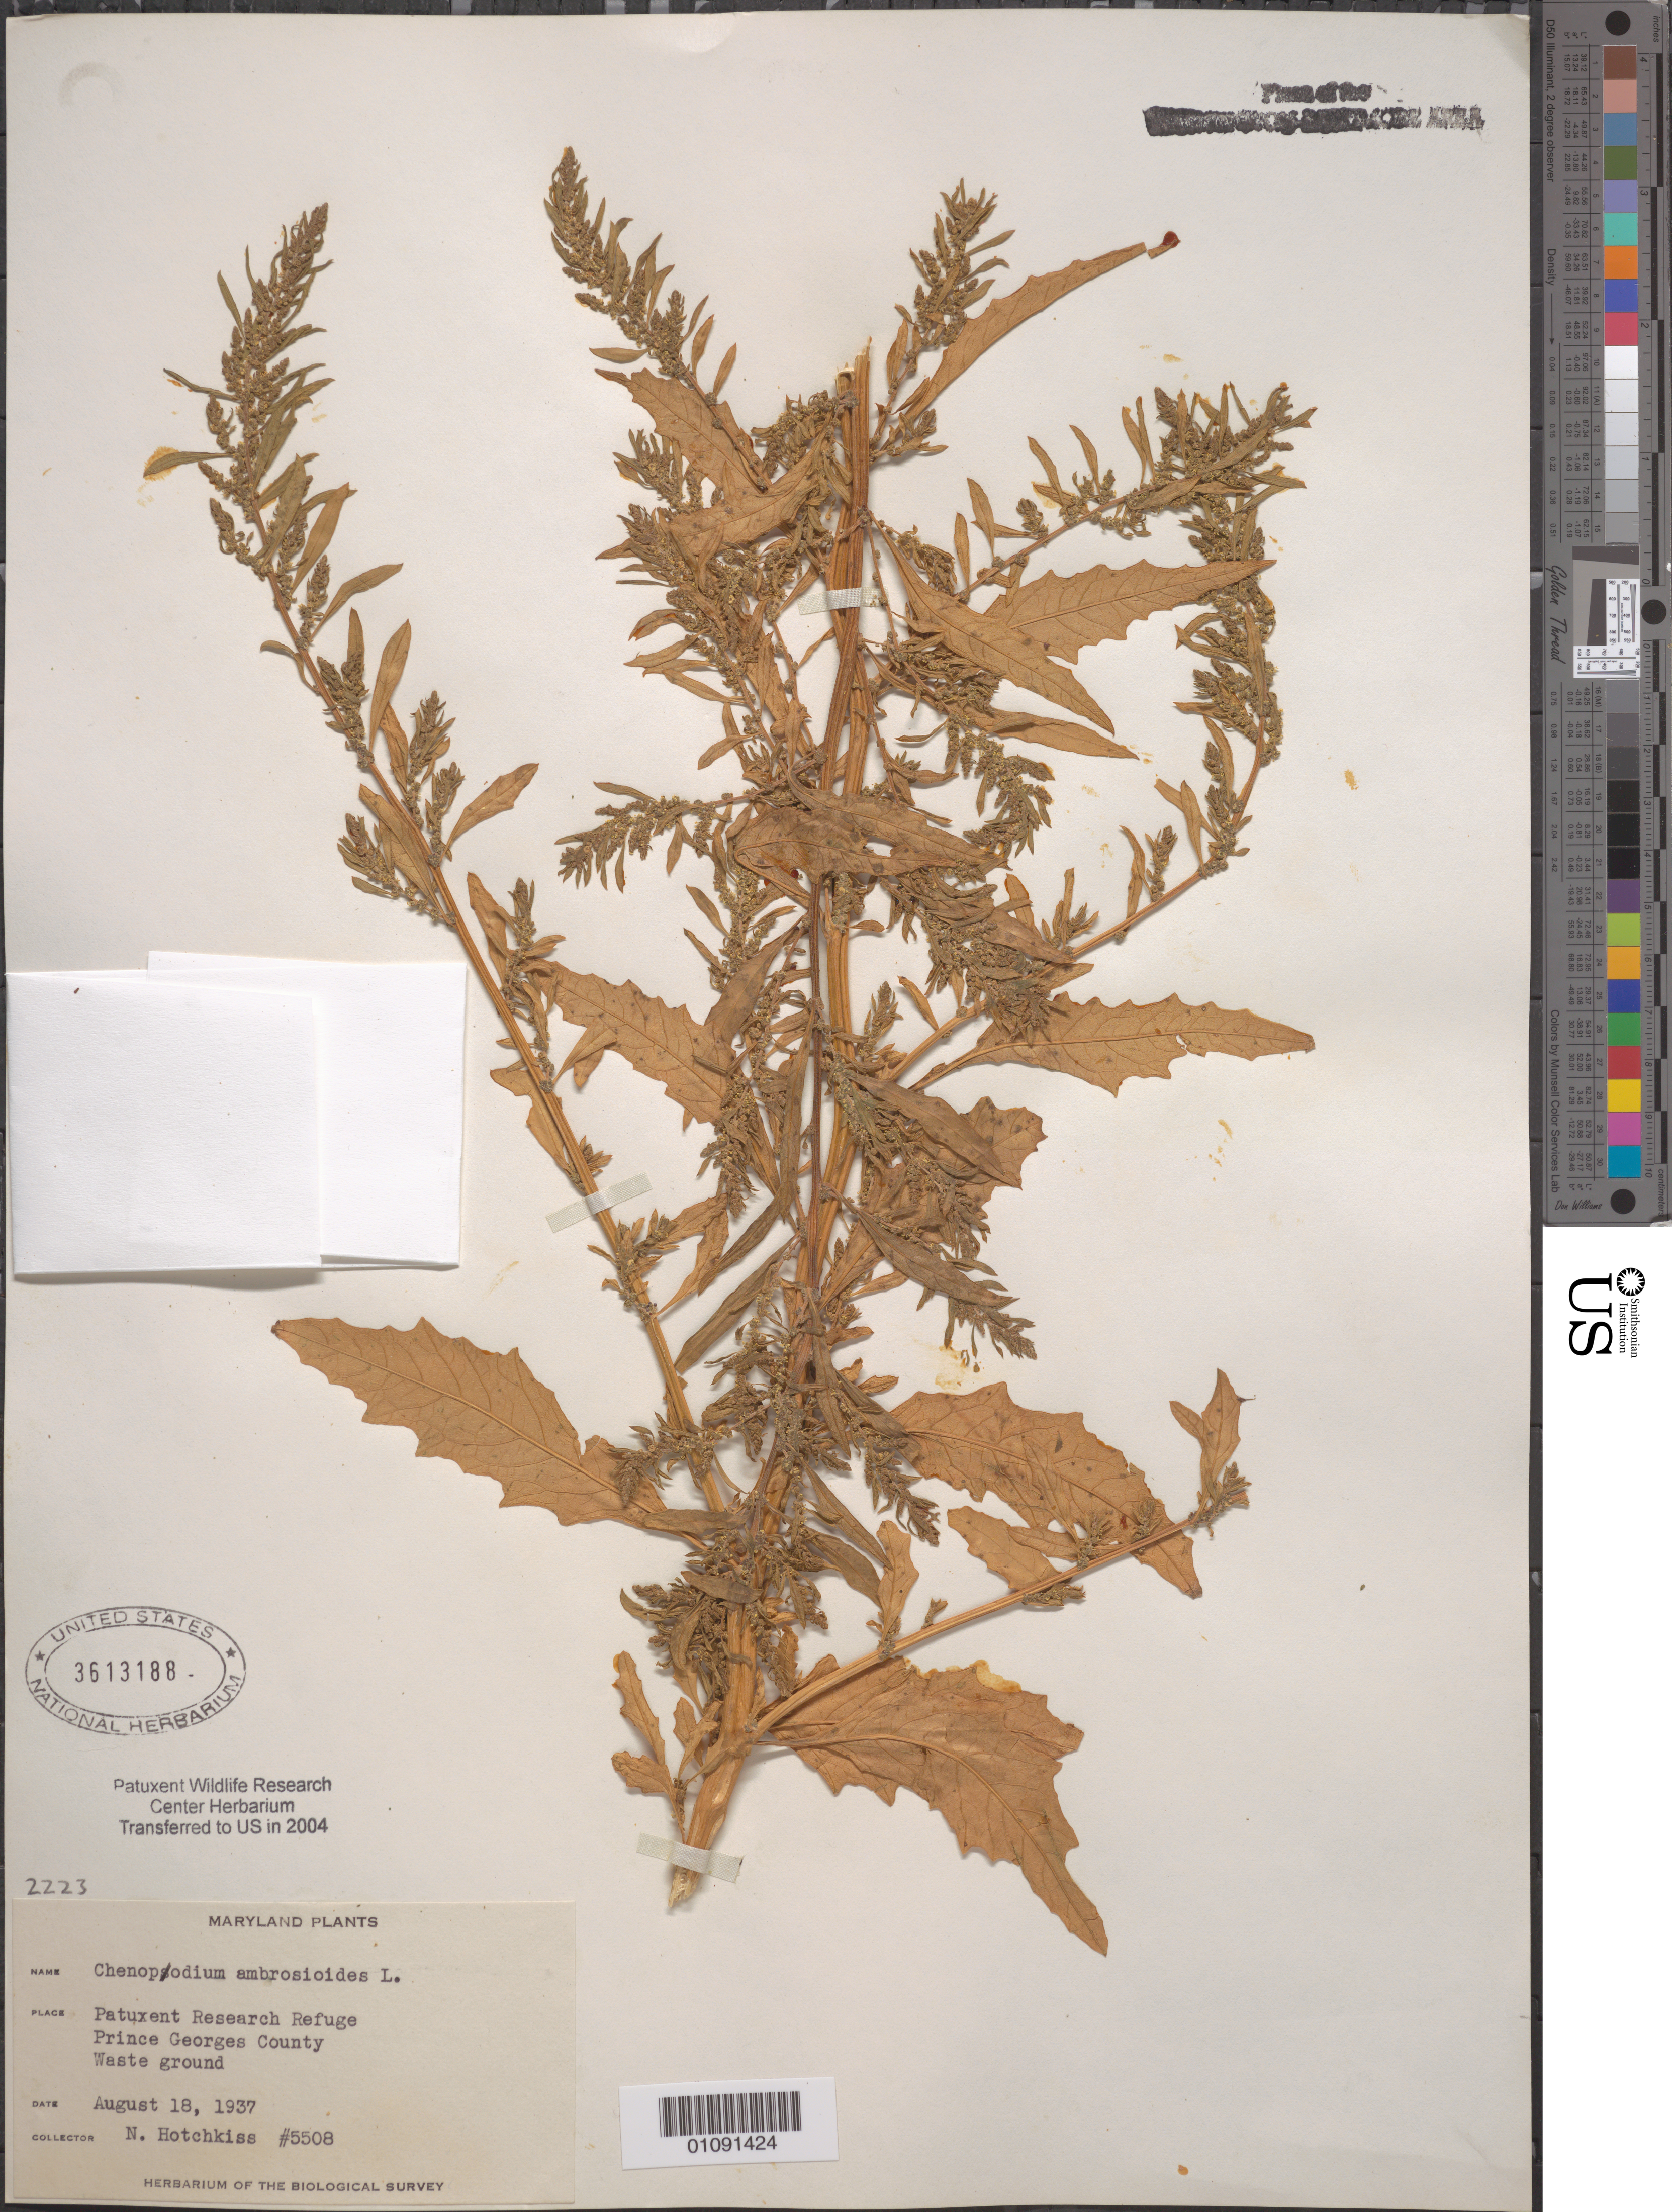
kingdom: Plantae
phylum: Tracheophyta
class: Magnoliopsida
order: Caryophyllales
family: Amaranthaceae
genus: Chenopodium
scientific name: Chenopodium ambrosioides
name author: L.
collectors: N. Hotchkiss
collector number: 5508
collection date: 1937-08-18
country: United States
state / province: Maryland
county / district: Prince George's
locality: Patuxent Wildlife Refuge.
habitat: Waste ground.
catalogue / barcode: US 3613188